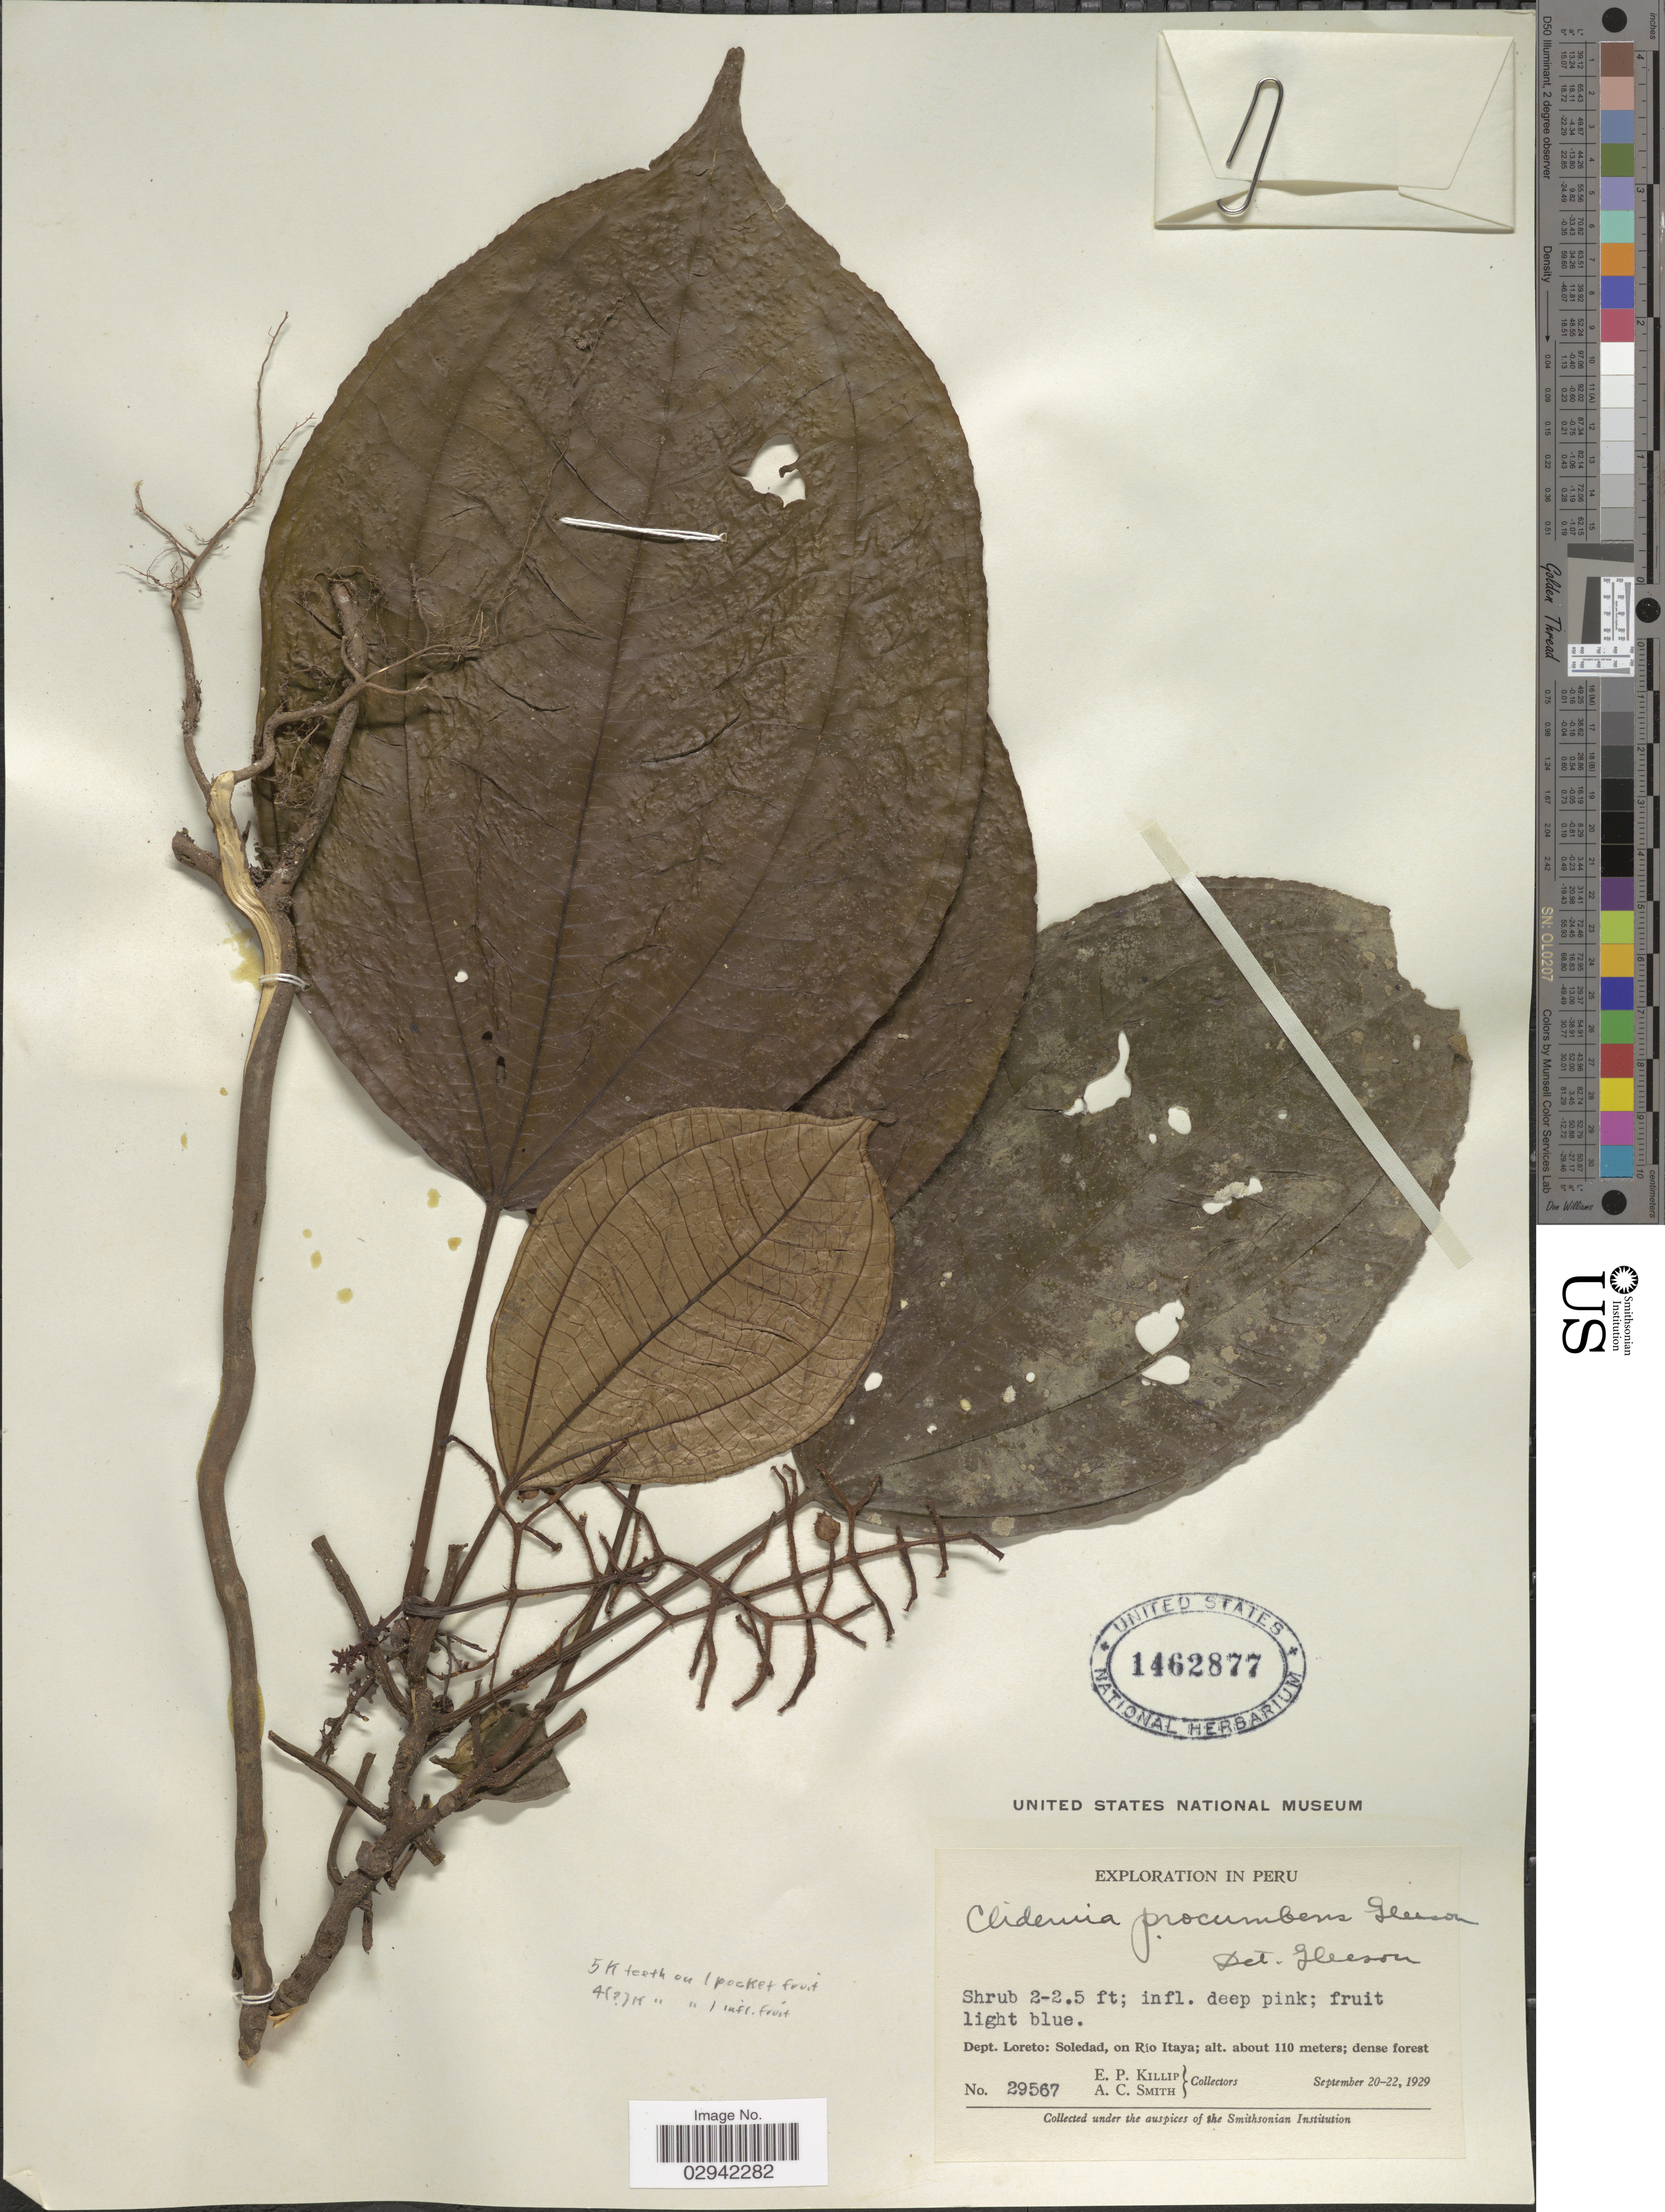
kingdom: Plantae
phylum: Tracheophyta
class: Magnoliopsida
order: Myrtales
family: Melastomataceae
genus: Miconia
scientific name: Miconia procumbens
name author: (Gleason) Wurdack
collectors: E. P. Killip & A. C. Smith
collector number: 29567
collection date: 1929-09-20/1929-09-22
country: Peru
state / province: Loreto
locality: Dept. Loreto: Soledad, on Rio Itaya.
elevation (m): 110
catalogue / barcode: US 1462877